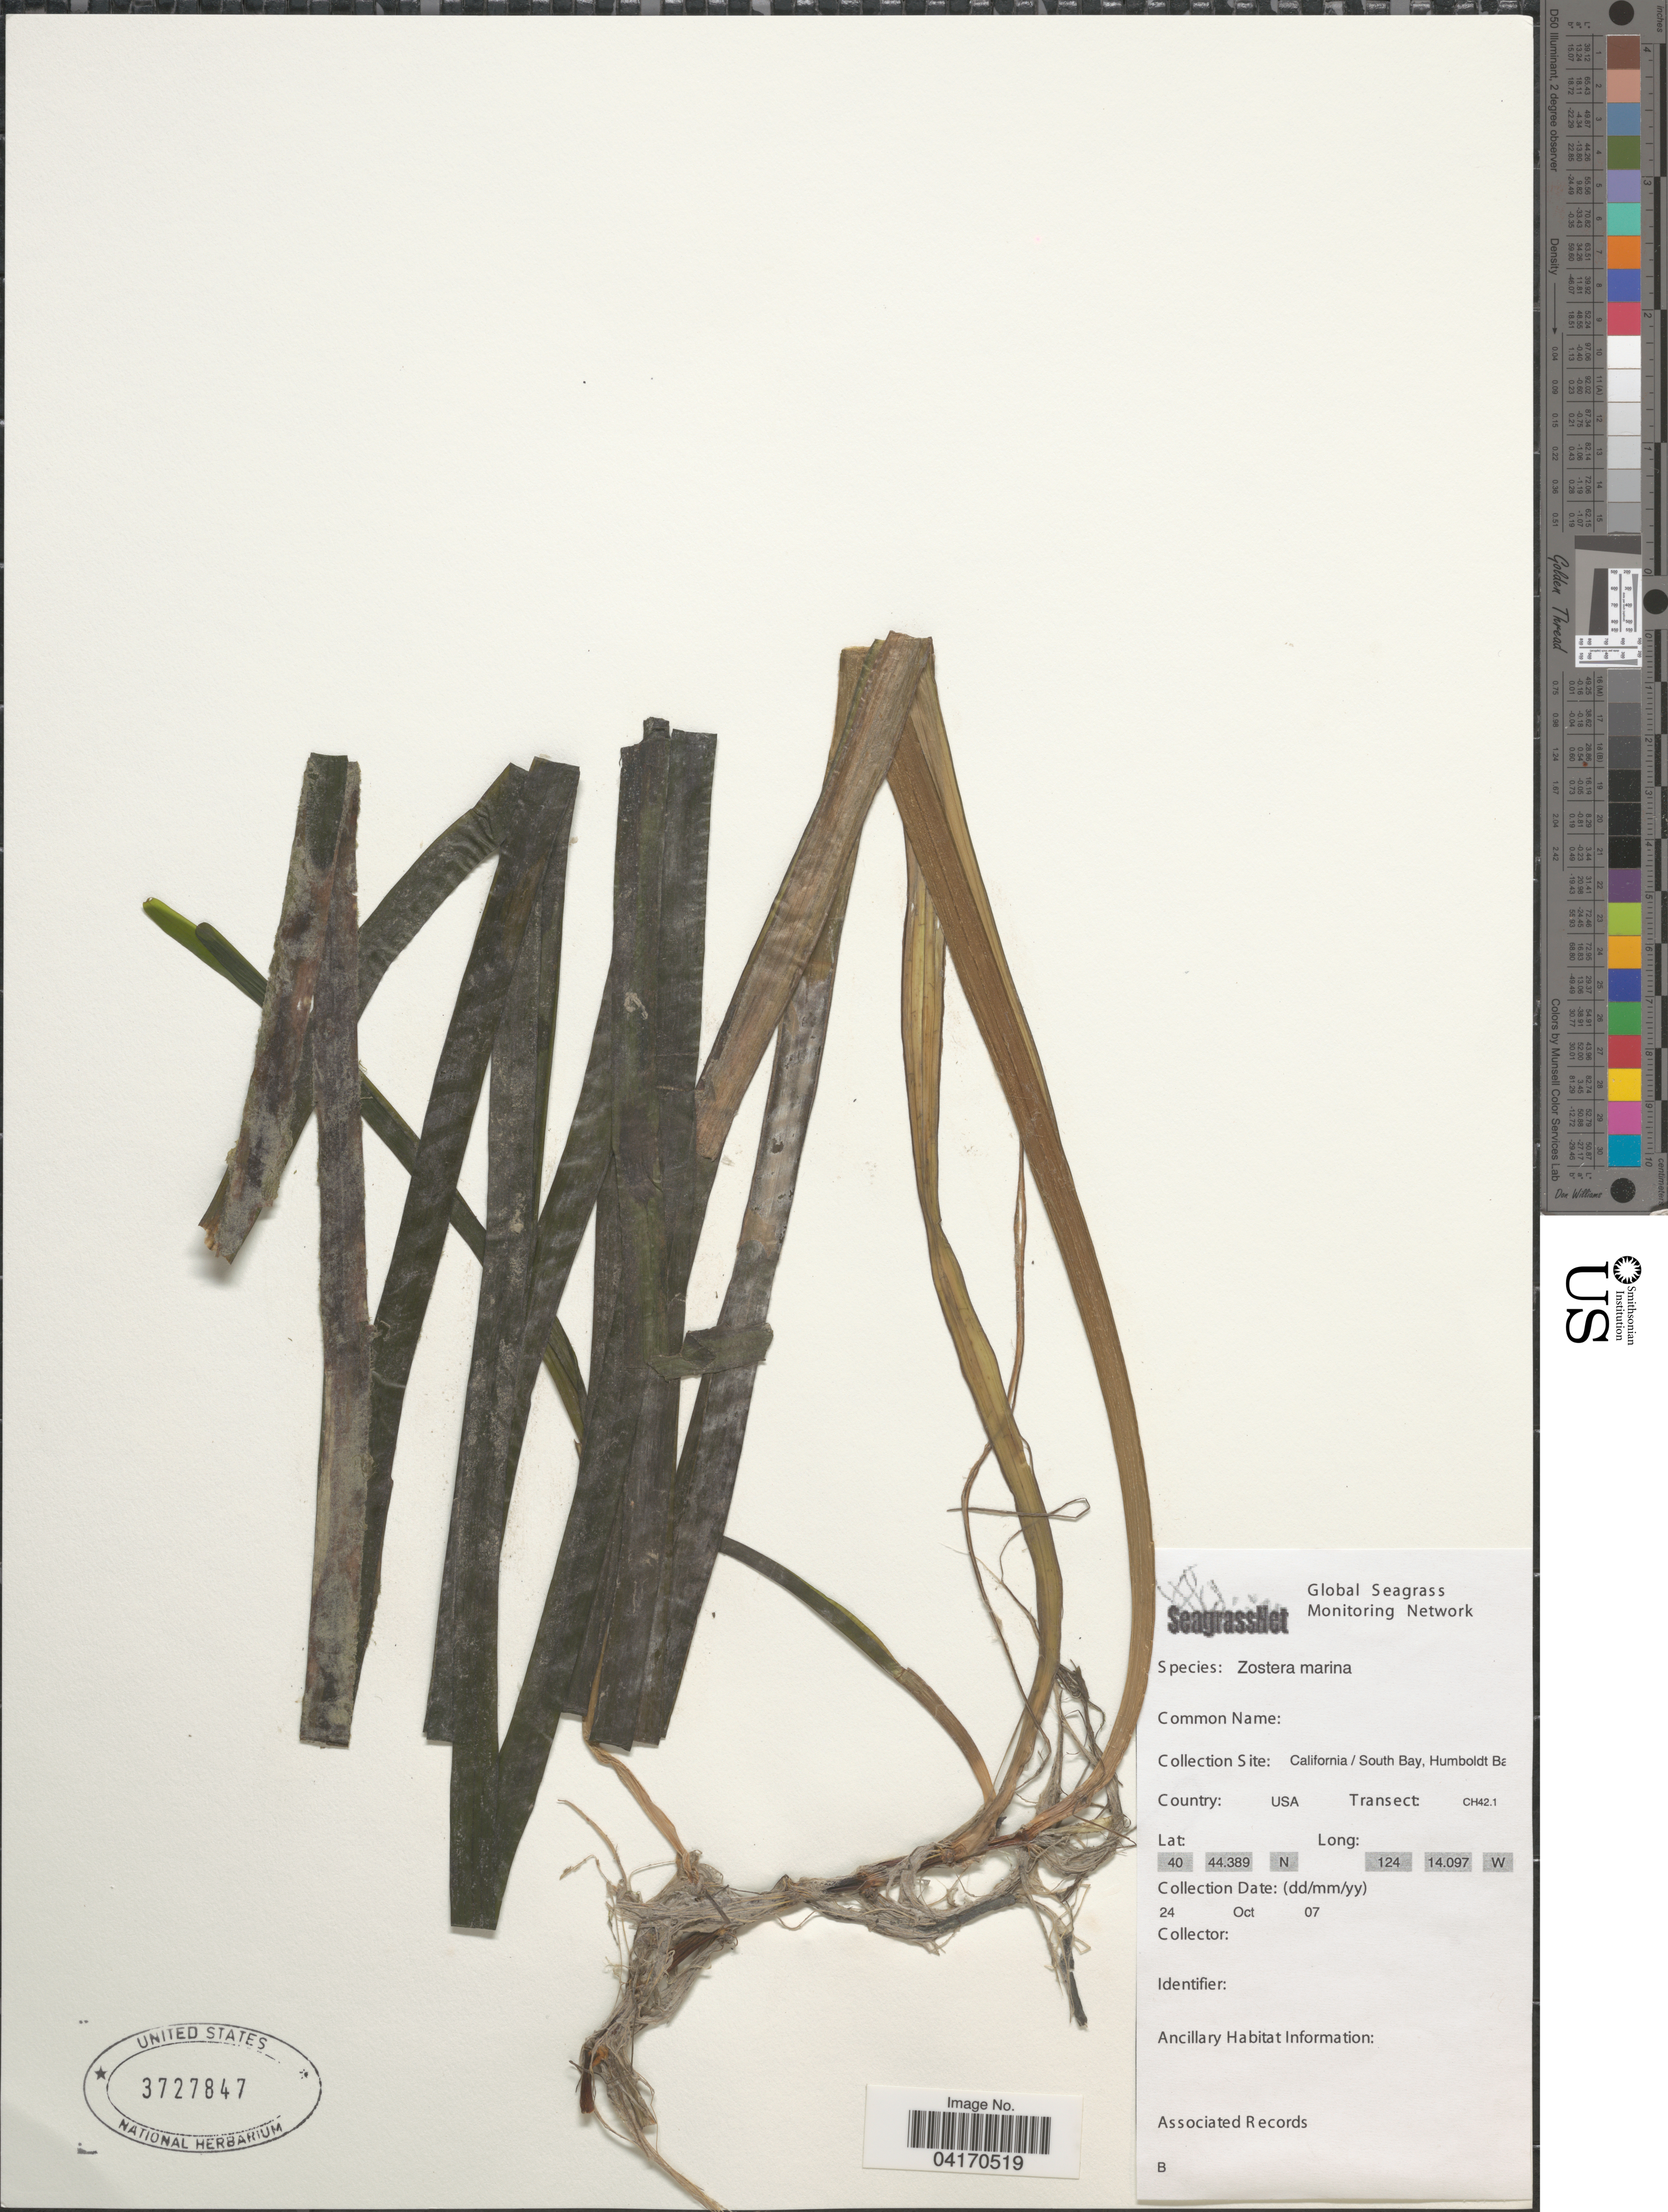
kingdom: Plantae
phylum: Tracheophyta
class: Liliopsida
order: Alismatales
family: Zosteraceae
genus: Zostera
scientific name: Zostera marina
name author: L.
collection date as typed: Transcribed d/m/y: 24/10/7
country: United States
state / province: California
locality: Collection Site: California / South Bay, Humboldt Ba. Transect: CH42.1.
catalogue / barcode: US 3727847